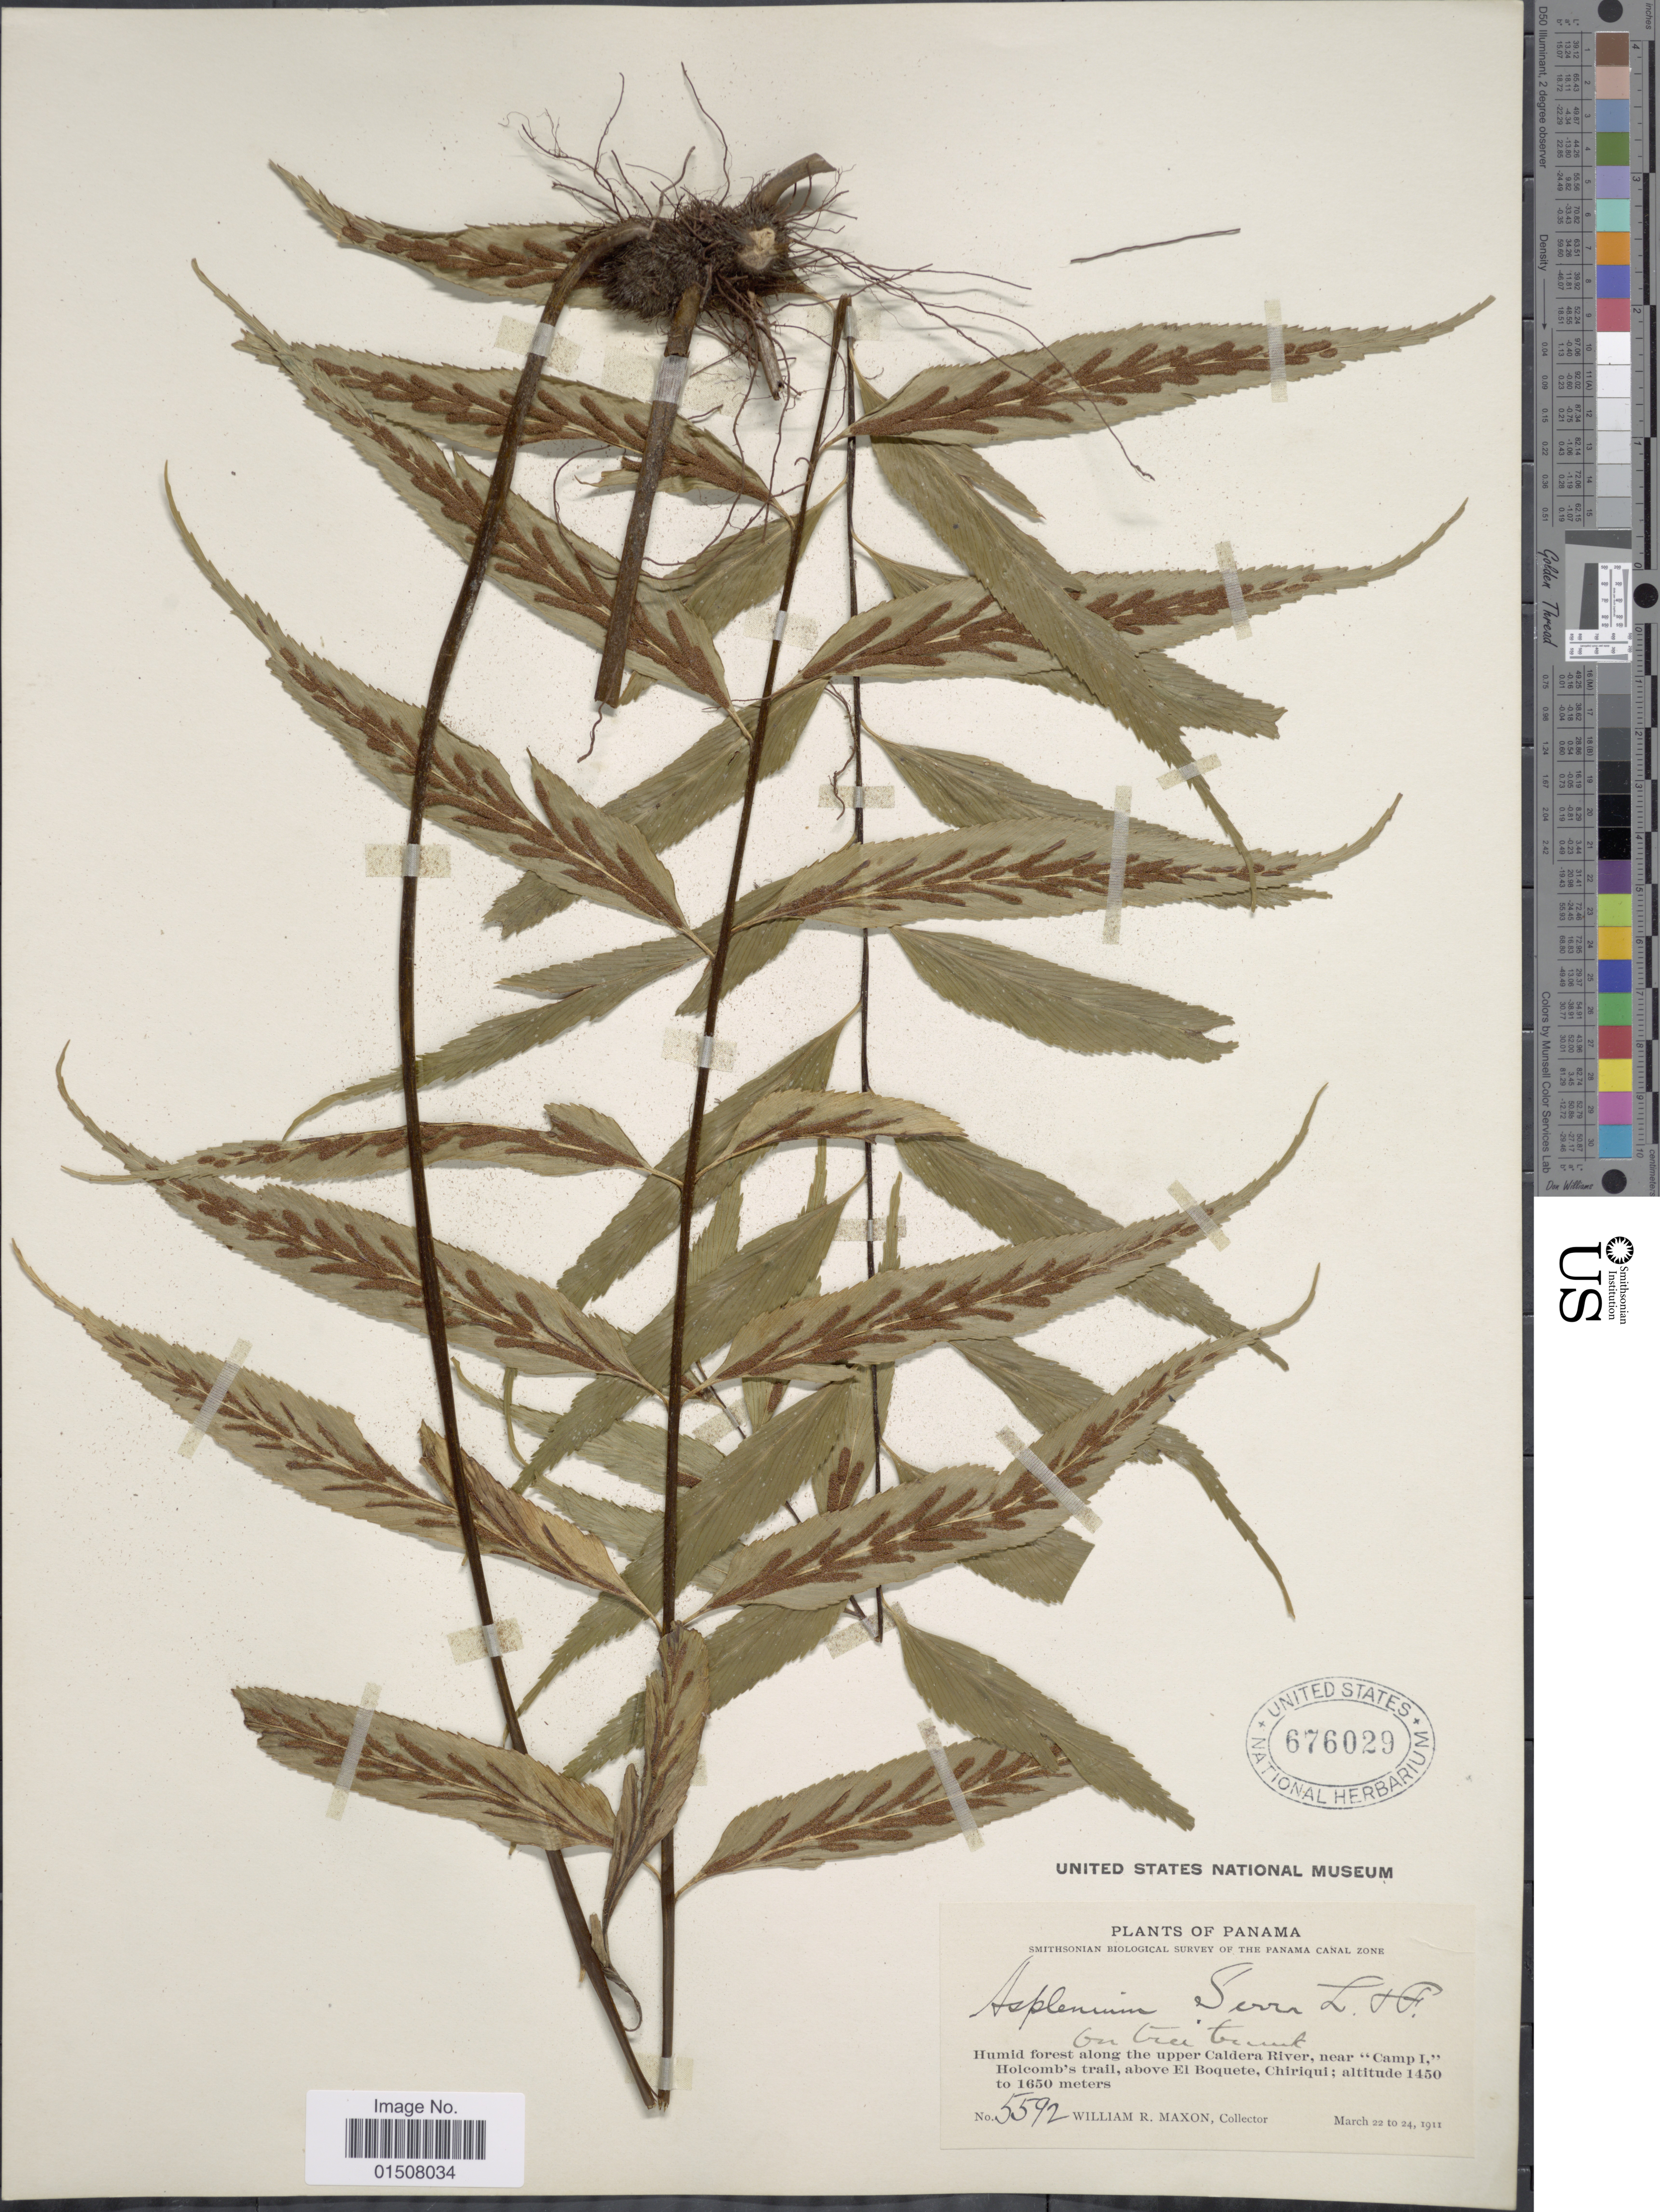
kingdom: Plantae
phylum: Tracheophyta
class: Polypodiopsida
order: Polypodiales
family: Aspleniaceae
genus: Asplenium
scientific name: Asplenium serra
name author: Langsd. & Fisch.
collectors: W. R. Maxon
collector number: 5592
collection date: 1911-03-22/1911-03-24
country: Panama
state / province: Chiriqui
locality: Humid forest along the upper Caldera River, near "Camp I" Holcomb's trail, above El Boquete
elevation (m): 1450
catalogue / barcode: US 676029